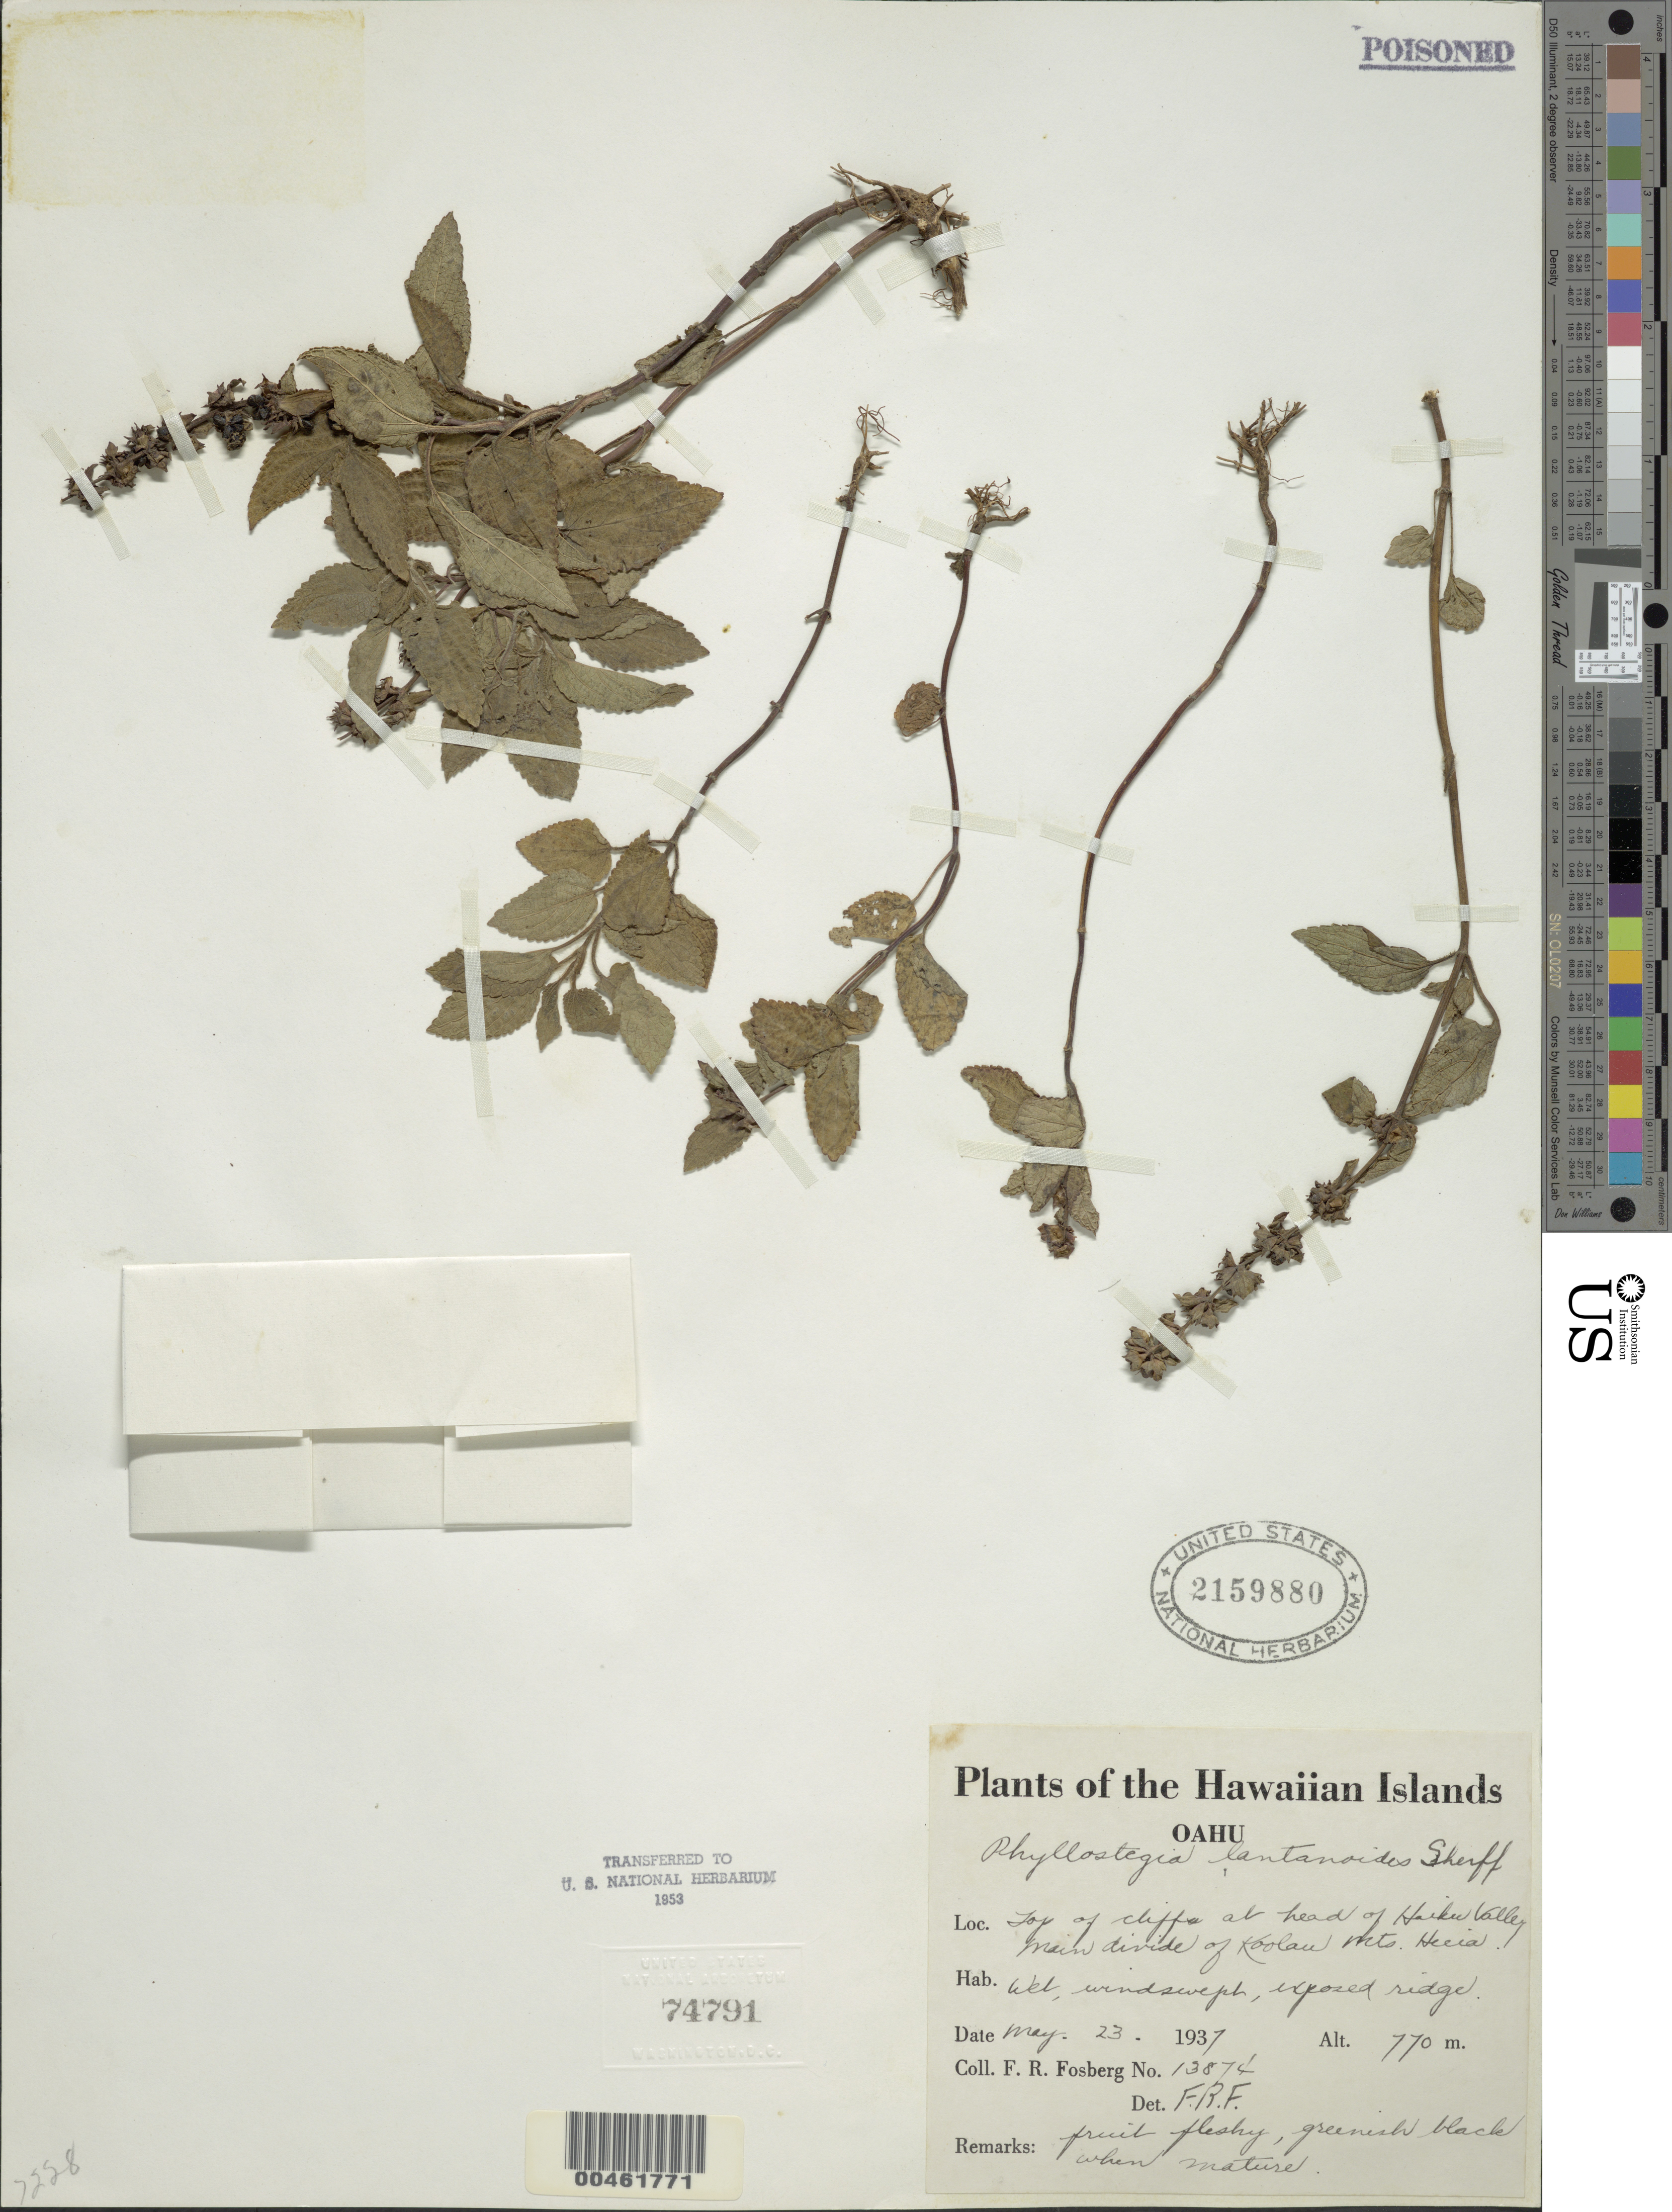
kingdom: Plantae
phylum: Tracheophyta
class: Magnoliopsida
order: Lamiales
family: Lamiaceae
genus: Phyllostegia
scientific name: Phyllostegia lantanoides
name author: Sherff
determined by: Fosberg, F. R.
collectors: F. R. Fosberg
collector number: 13874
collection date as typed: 23 May 1937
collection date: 1937-05-23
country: United States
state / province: Hawaii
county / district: Honolulu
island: Oahu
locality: Top of cliffs at head of Haiku Valley, Main divide of Koolau Mountains, Heeia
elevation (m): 770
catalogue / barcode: US 2159880